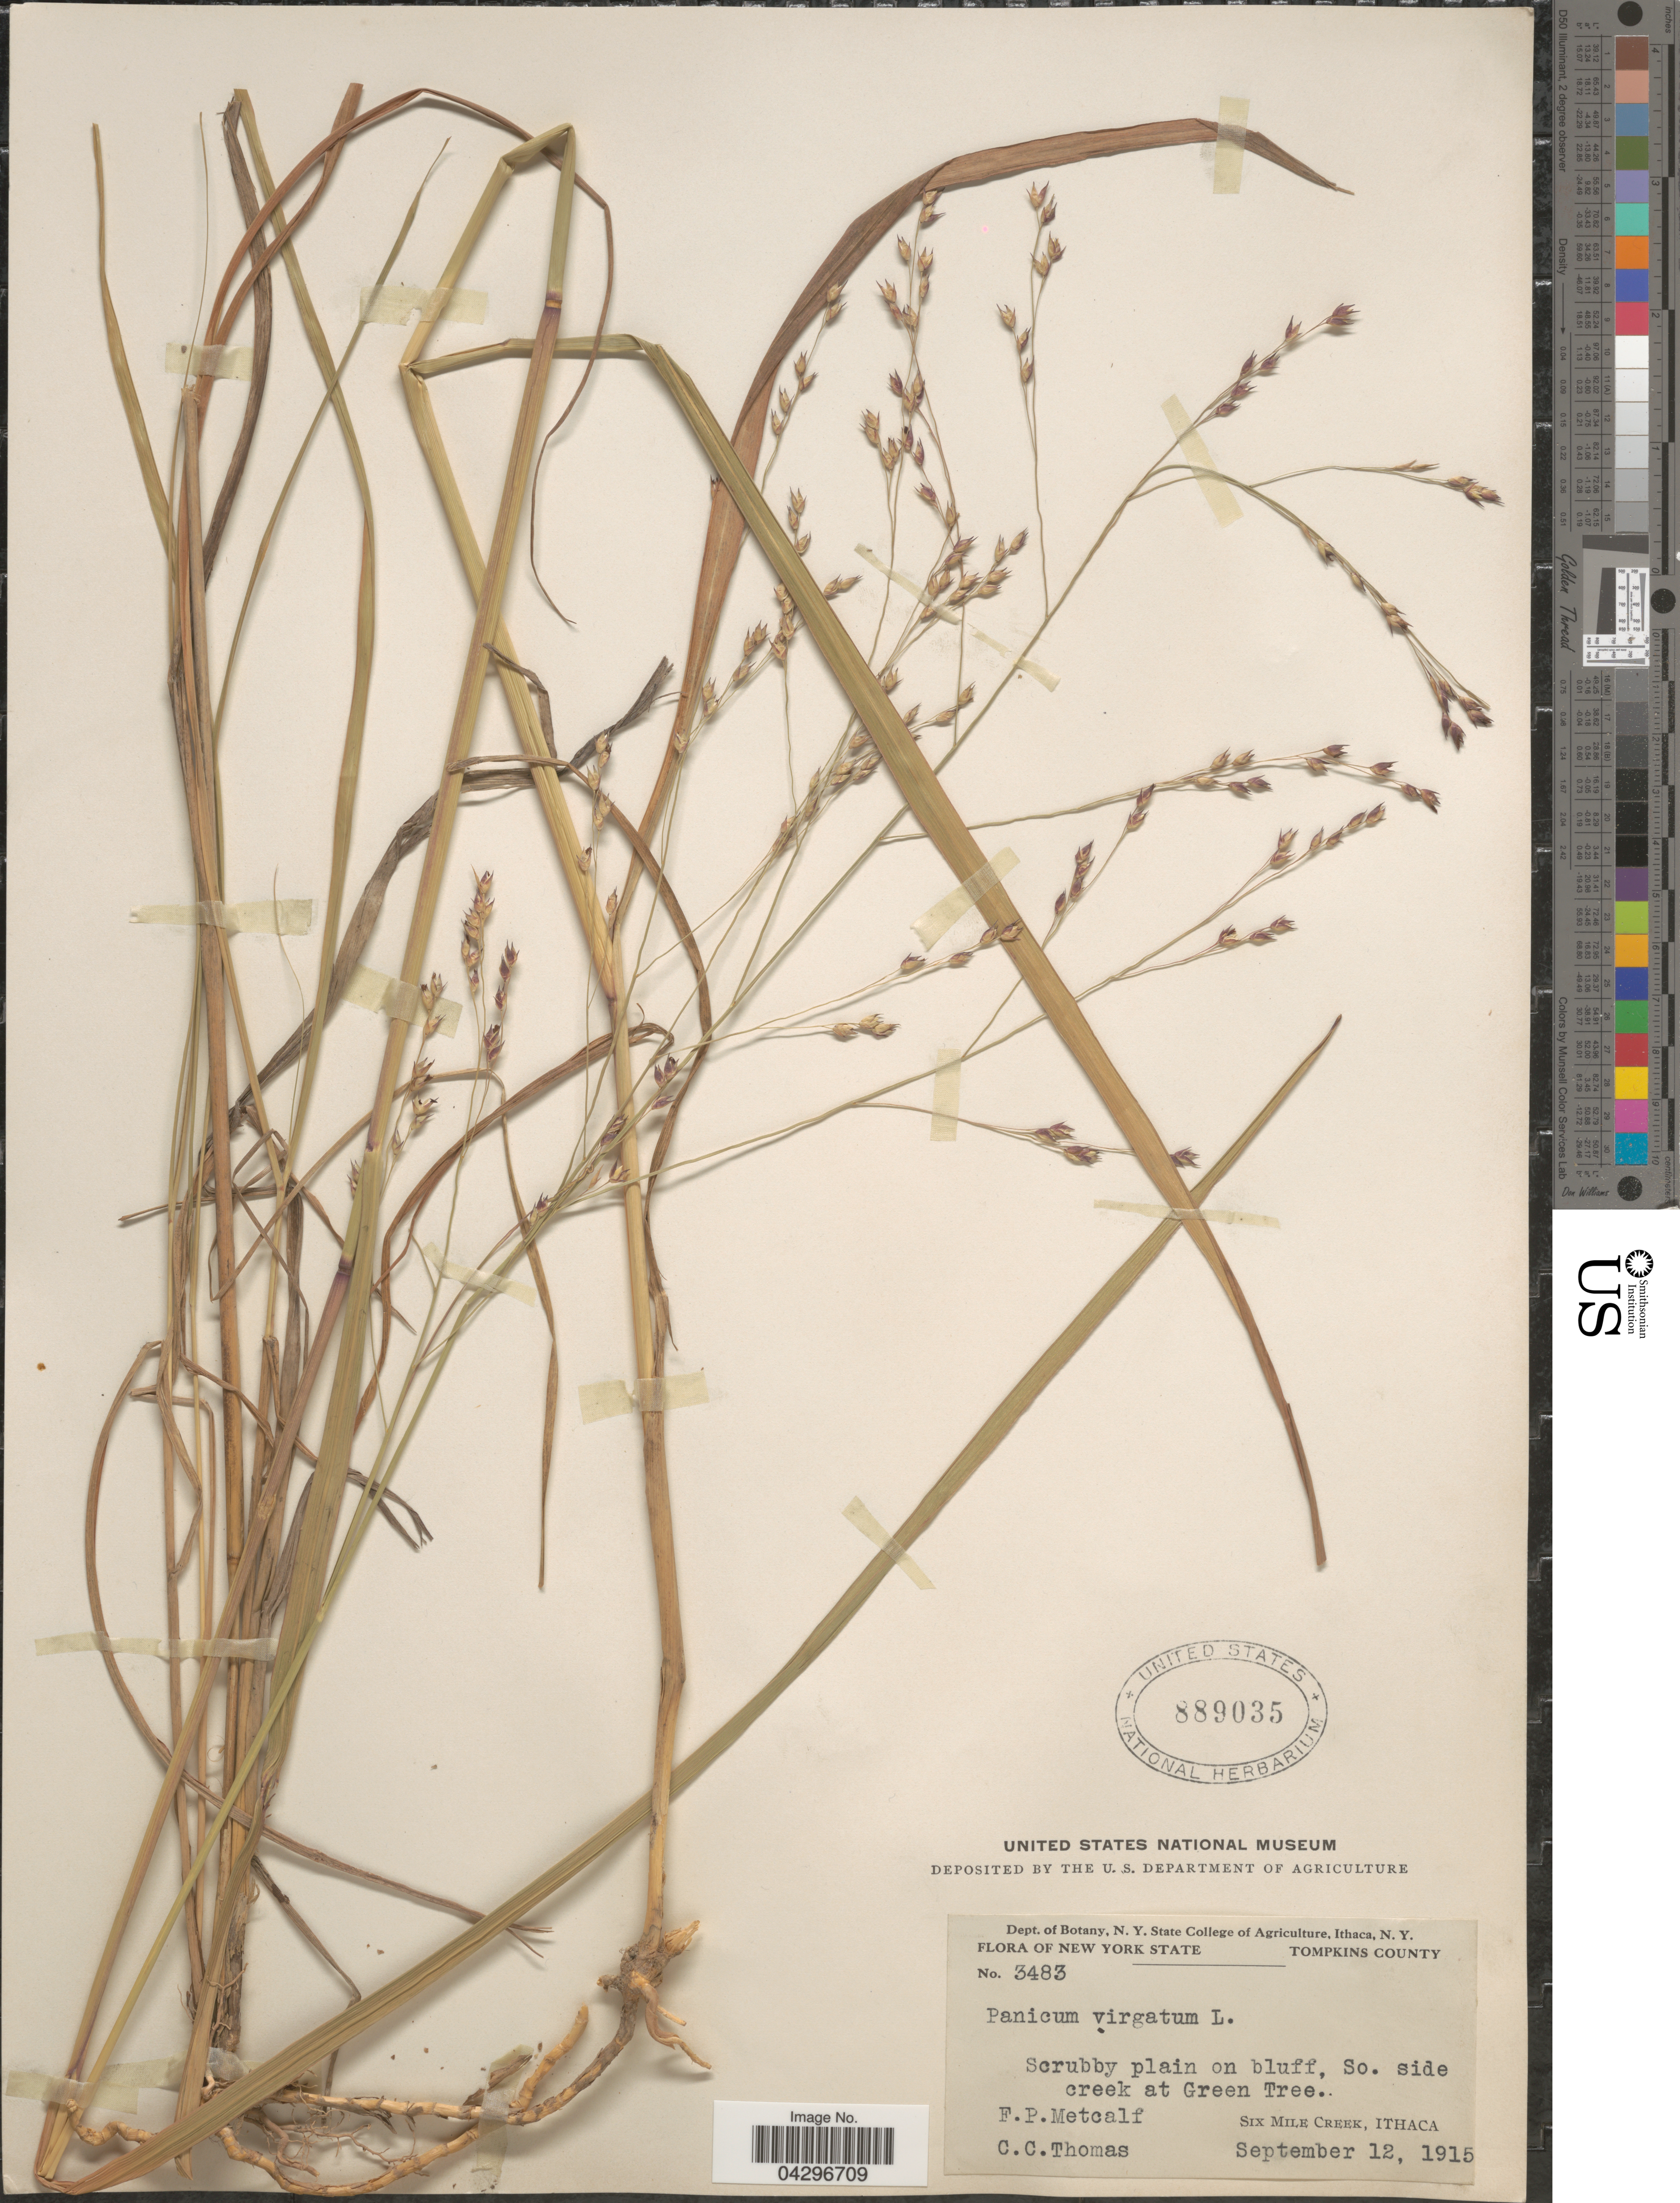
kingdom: Plantae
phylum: Tracheophyta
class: Liliopsida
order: Poales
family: Poaceae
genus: Panicum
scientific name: Panicum virgatum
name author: L.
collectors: F. Metcalf & C. Thomas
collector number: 3483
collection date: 1915-09-12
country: United States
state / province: New York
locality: Tompkins County. Scrubby plain on bluff, So. side creek at Green Tree. Six Mile Creek, Ithaca.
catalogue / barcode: US 889035